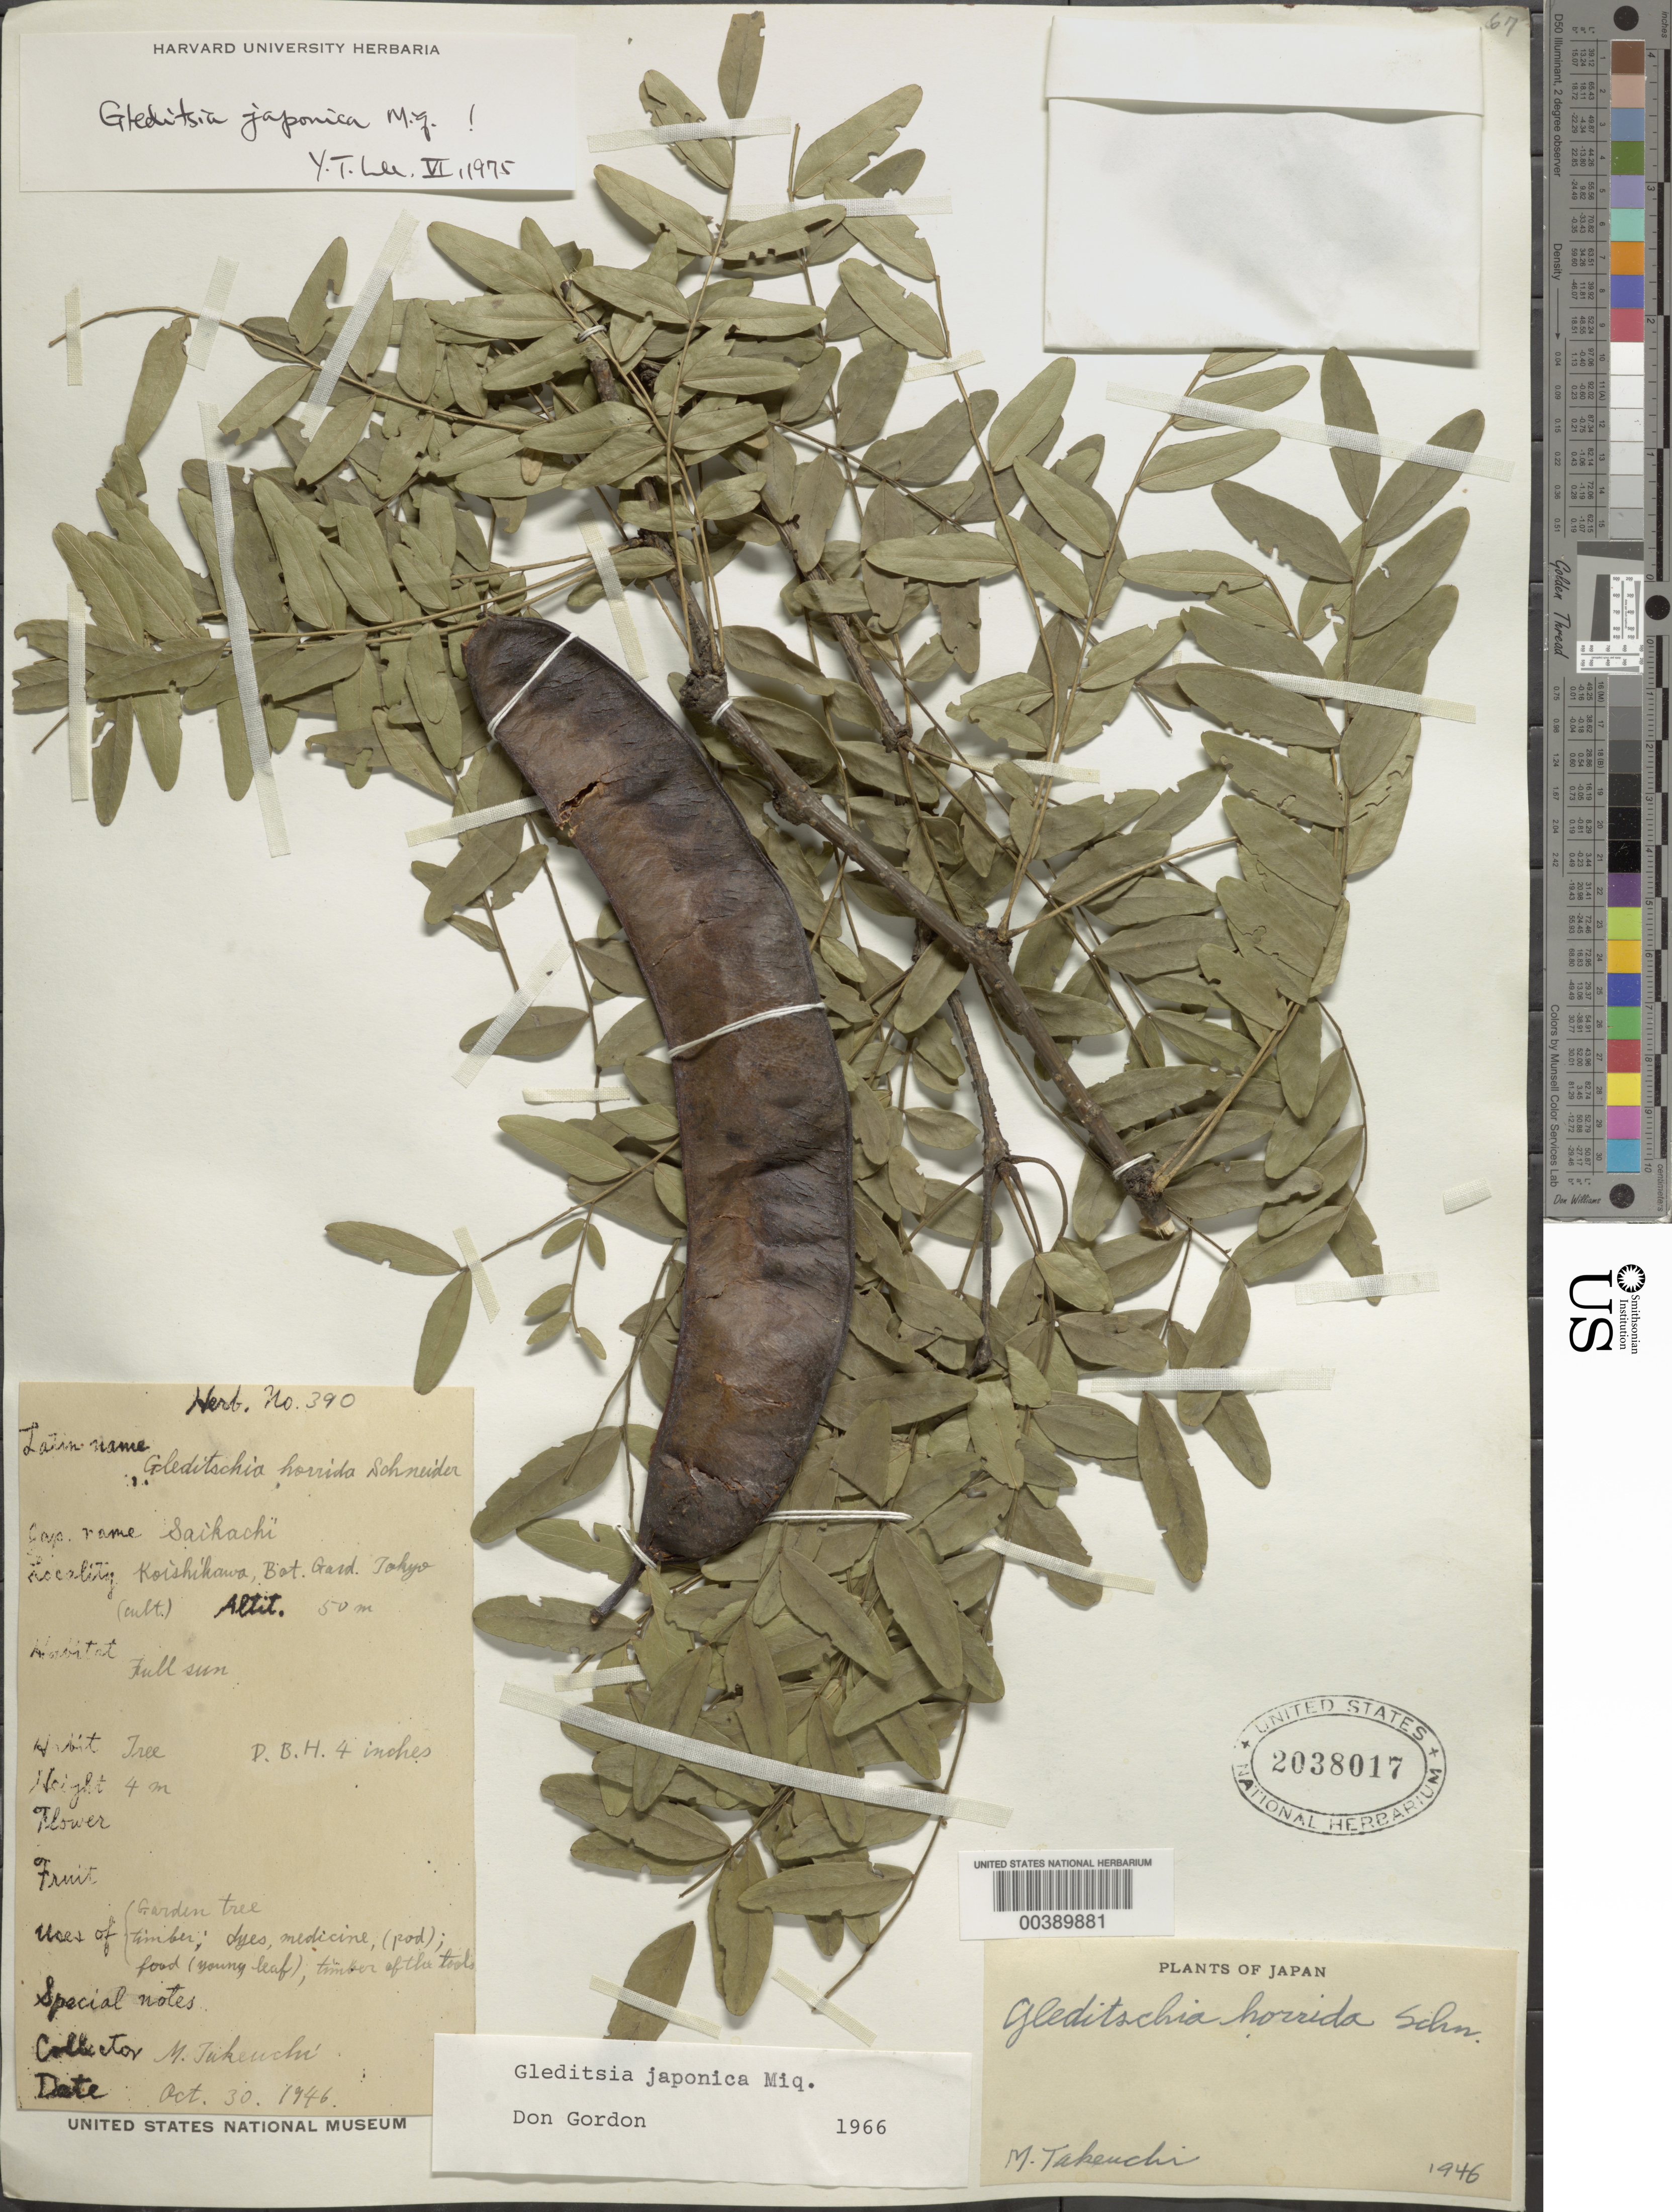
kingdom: Plantae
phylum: Tracheophyta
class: Magnoliopsida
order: Fabales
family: Fabaceae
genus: Gleditsia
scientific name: Gleditsia japonica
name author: Miq.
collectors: M. Takeuchi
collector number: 390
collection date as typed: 30 Oct 1946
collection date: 1946-10-30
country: Japan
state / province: Tokyo, Federal City of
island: Honshu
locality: Koishihawa bot. gard.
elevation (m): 50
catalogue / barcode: US 2038017